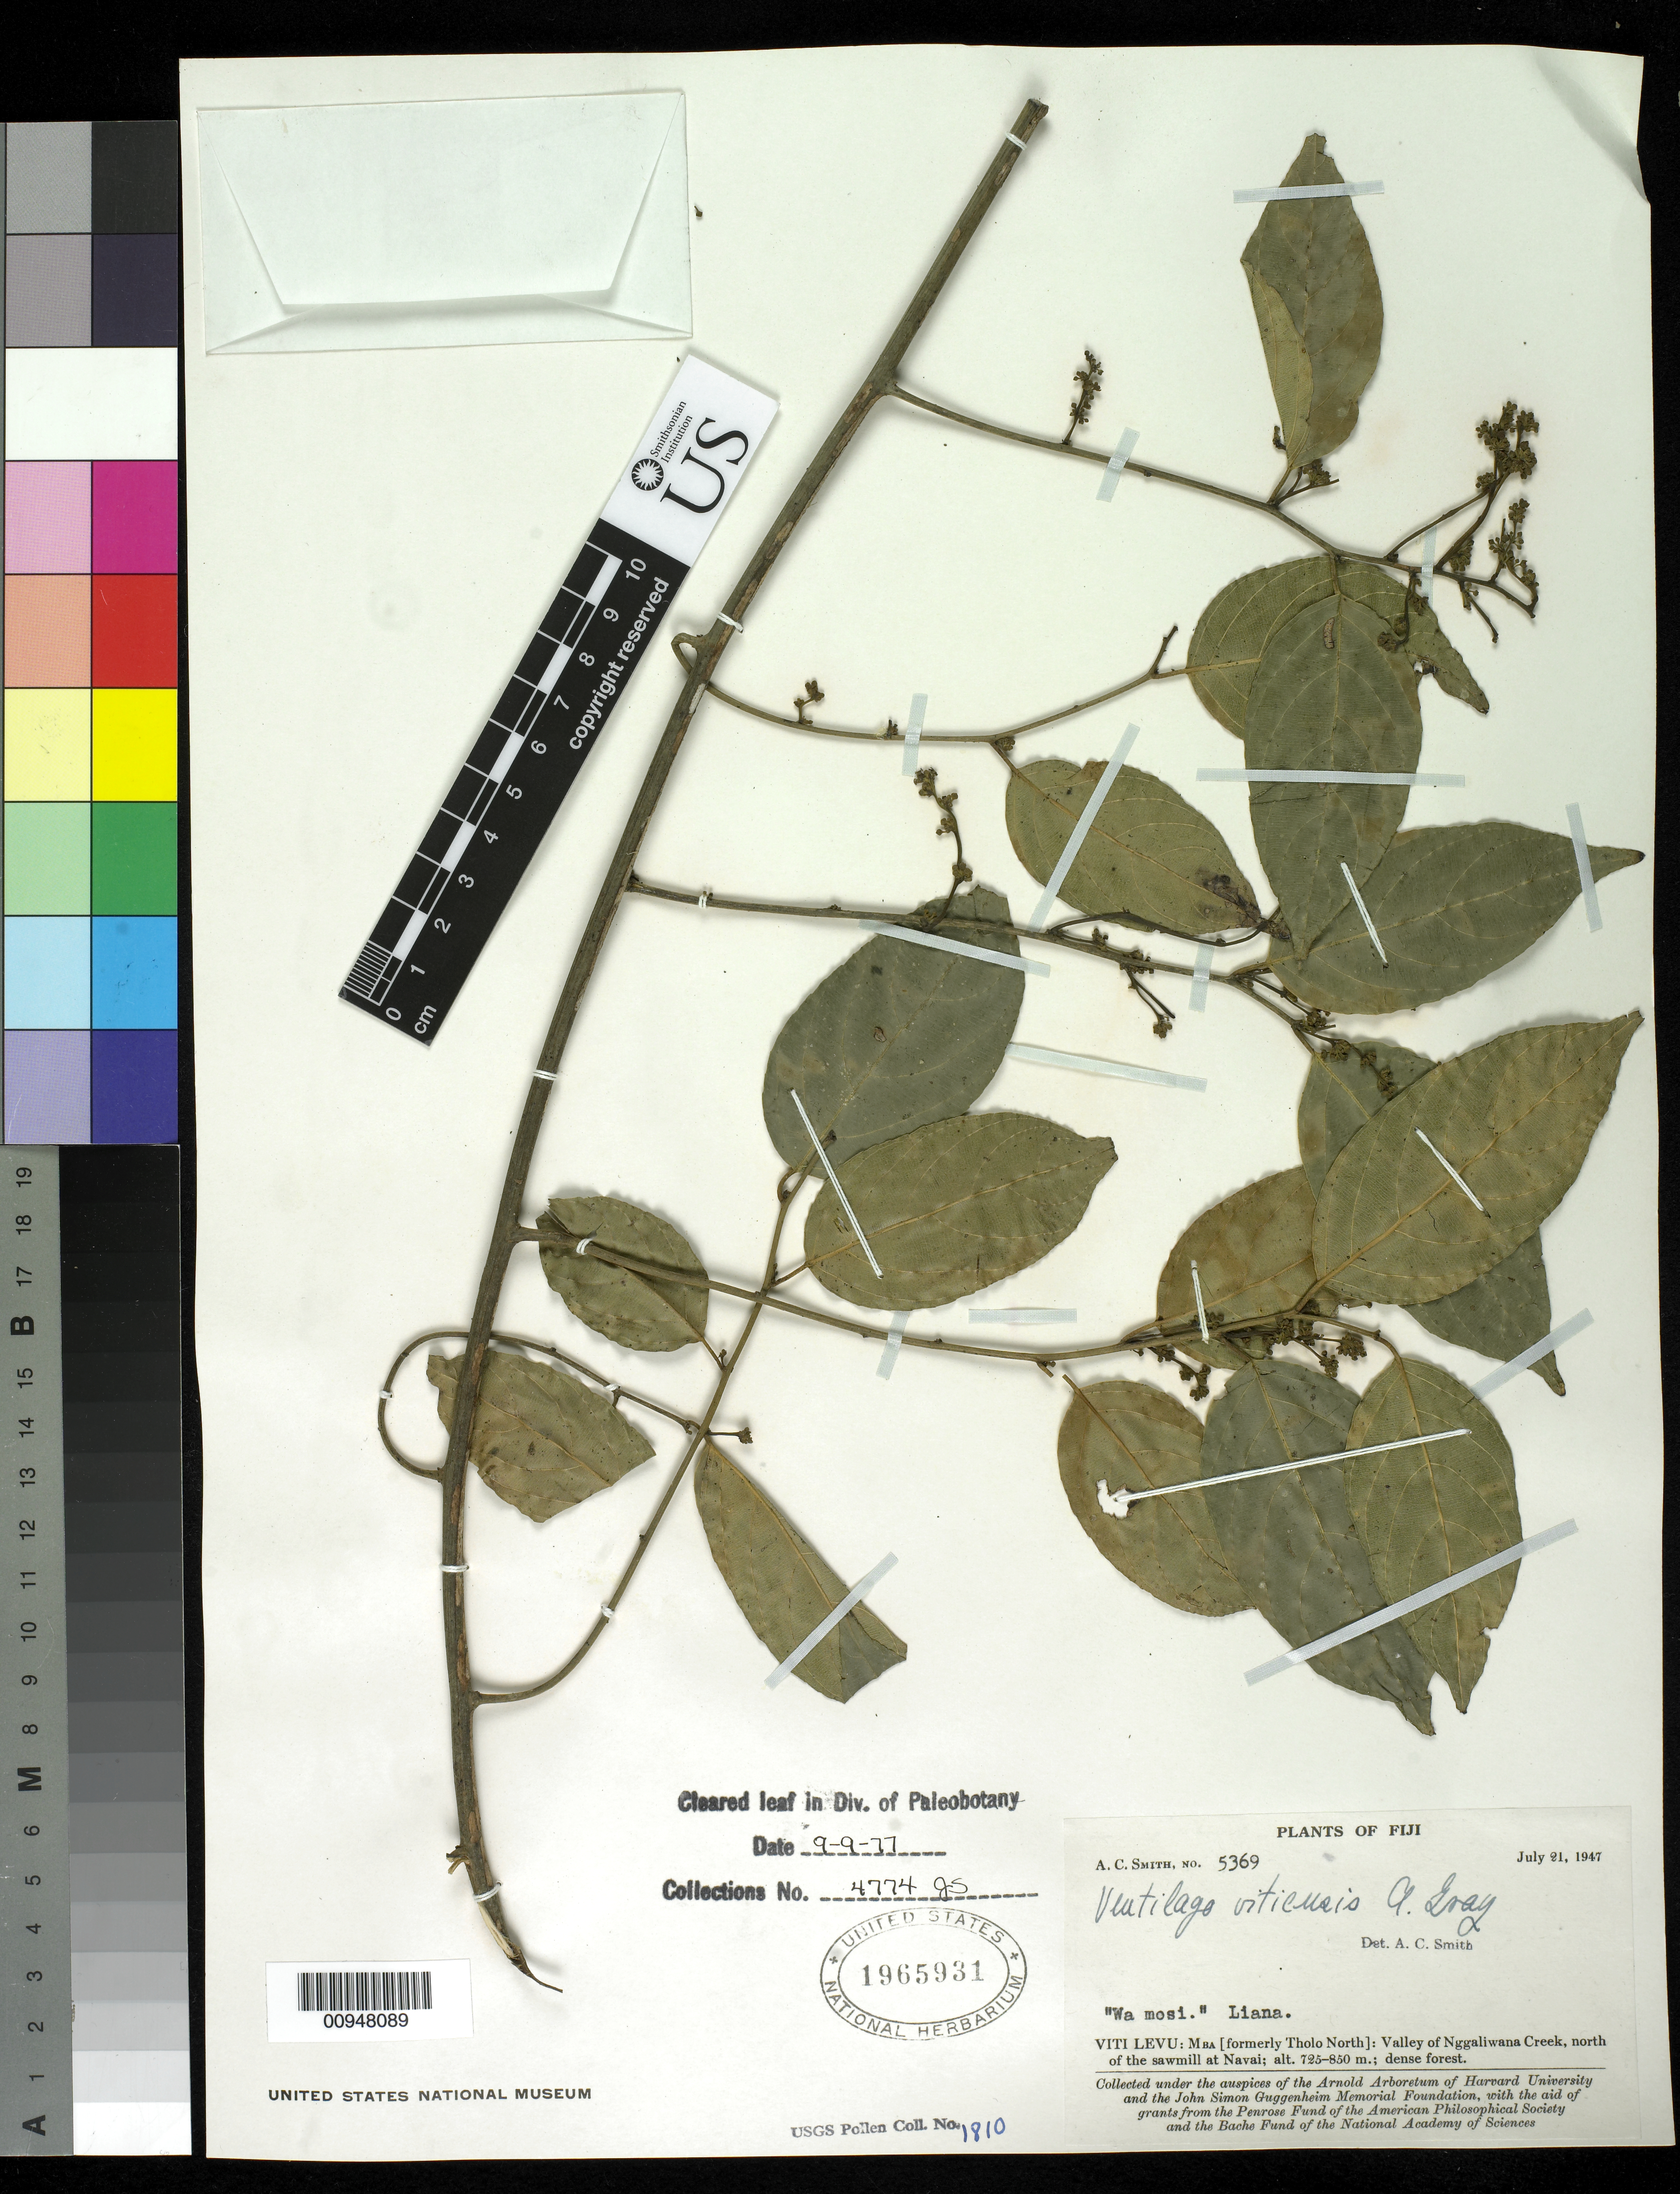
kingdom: Plantae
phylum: Tracheophyta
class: Magnoliopsida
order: Rosales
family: Rhamnaceae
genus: Ventilago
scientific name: Ventilago vitiensis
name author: A. Gray in Wilkes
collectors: C. A. Smith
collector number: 5369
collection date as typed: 21 Jul 1947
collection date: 1947-07-21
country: Fiji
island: Viti Levu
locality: Valley of Nggaliwana Creek, north of the sawmill at Navai.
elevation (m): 725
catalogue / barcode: US 1965931